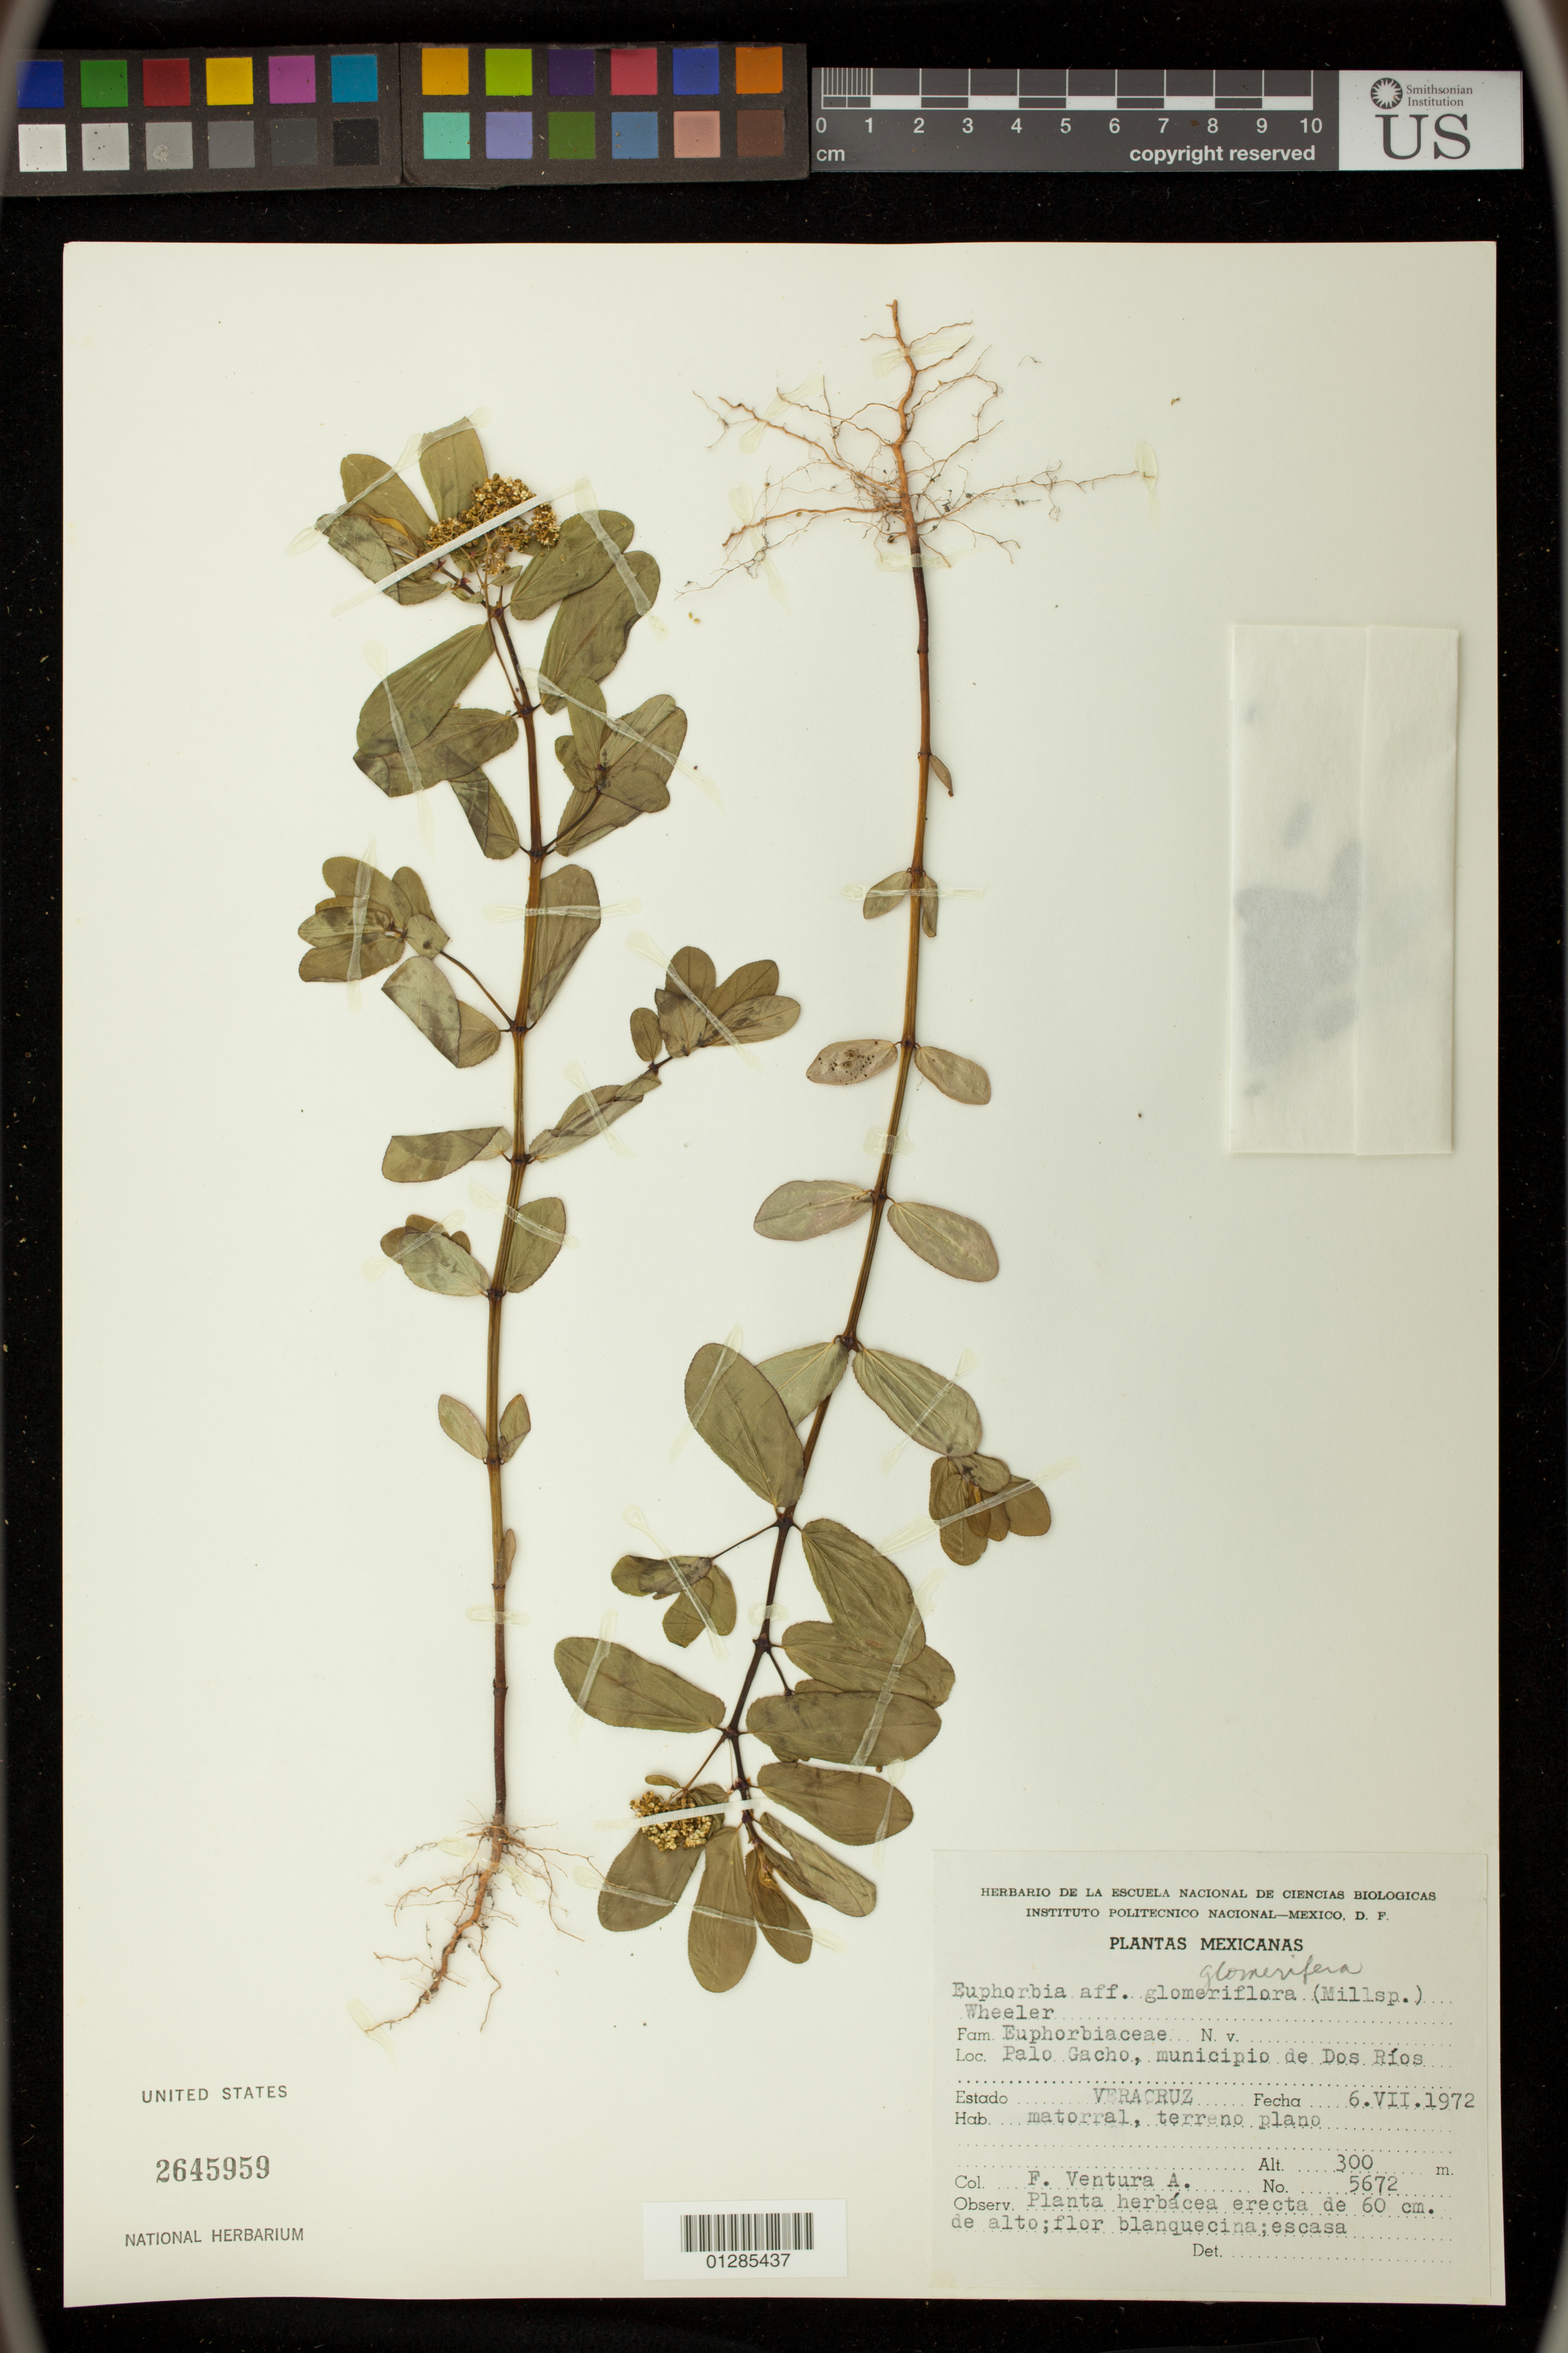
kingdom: Plantae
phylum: Tracheophyta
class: Magnoliopsida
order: Malpighiales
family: Euphorbiaceae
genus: Euphorbia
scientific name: Euphorbia hypericifolia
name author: L.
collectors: F. Ventura A.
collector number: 5672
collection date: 1972-07-06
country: Mexico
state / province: Veracruz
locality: Palo Gacho, municipio de Dos Rios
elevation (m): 300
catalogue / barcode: US 2645959